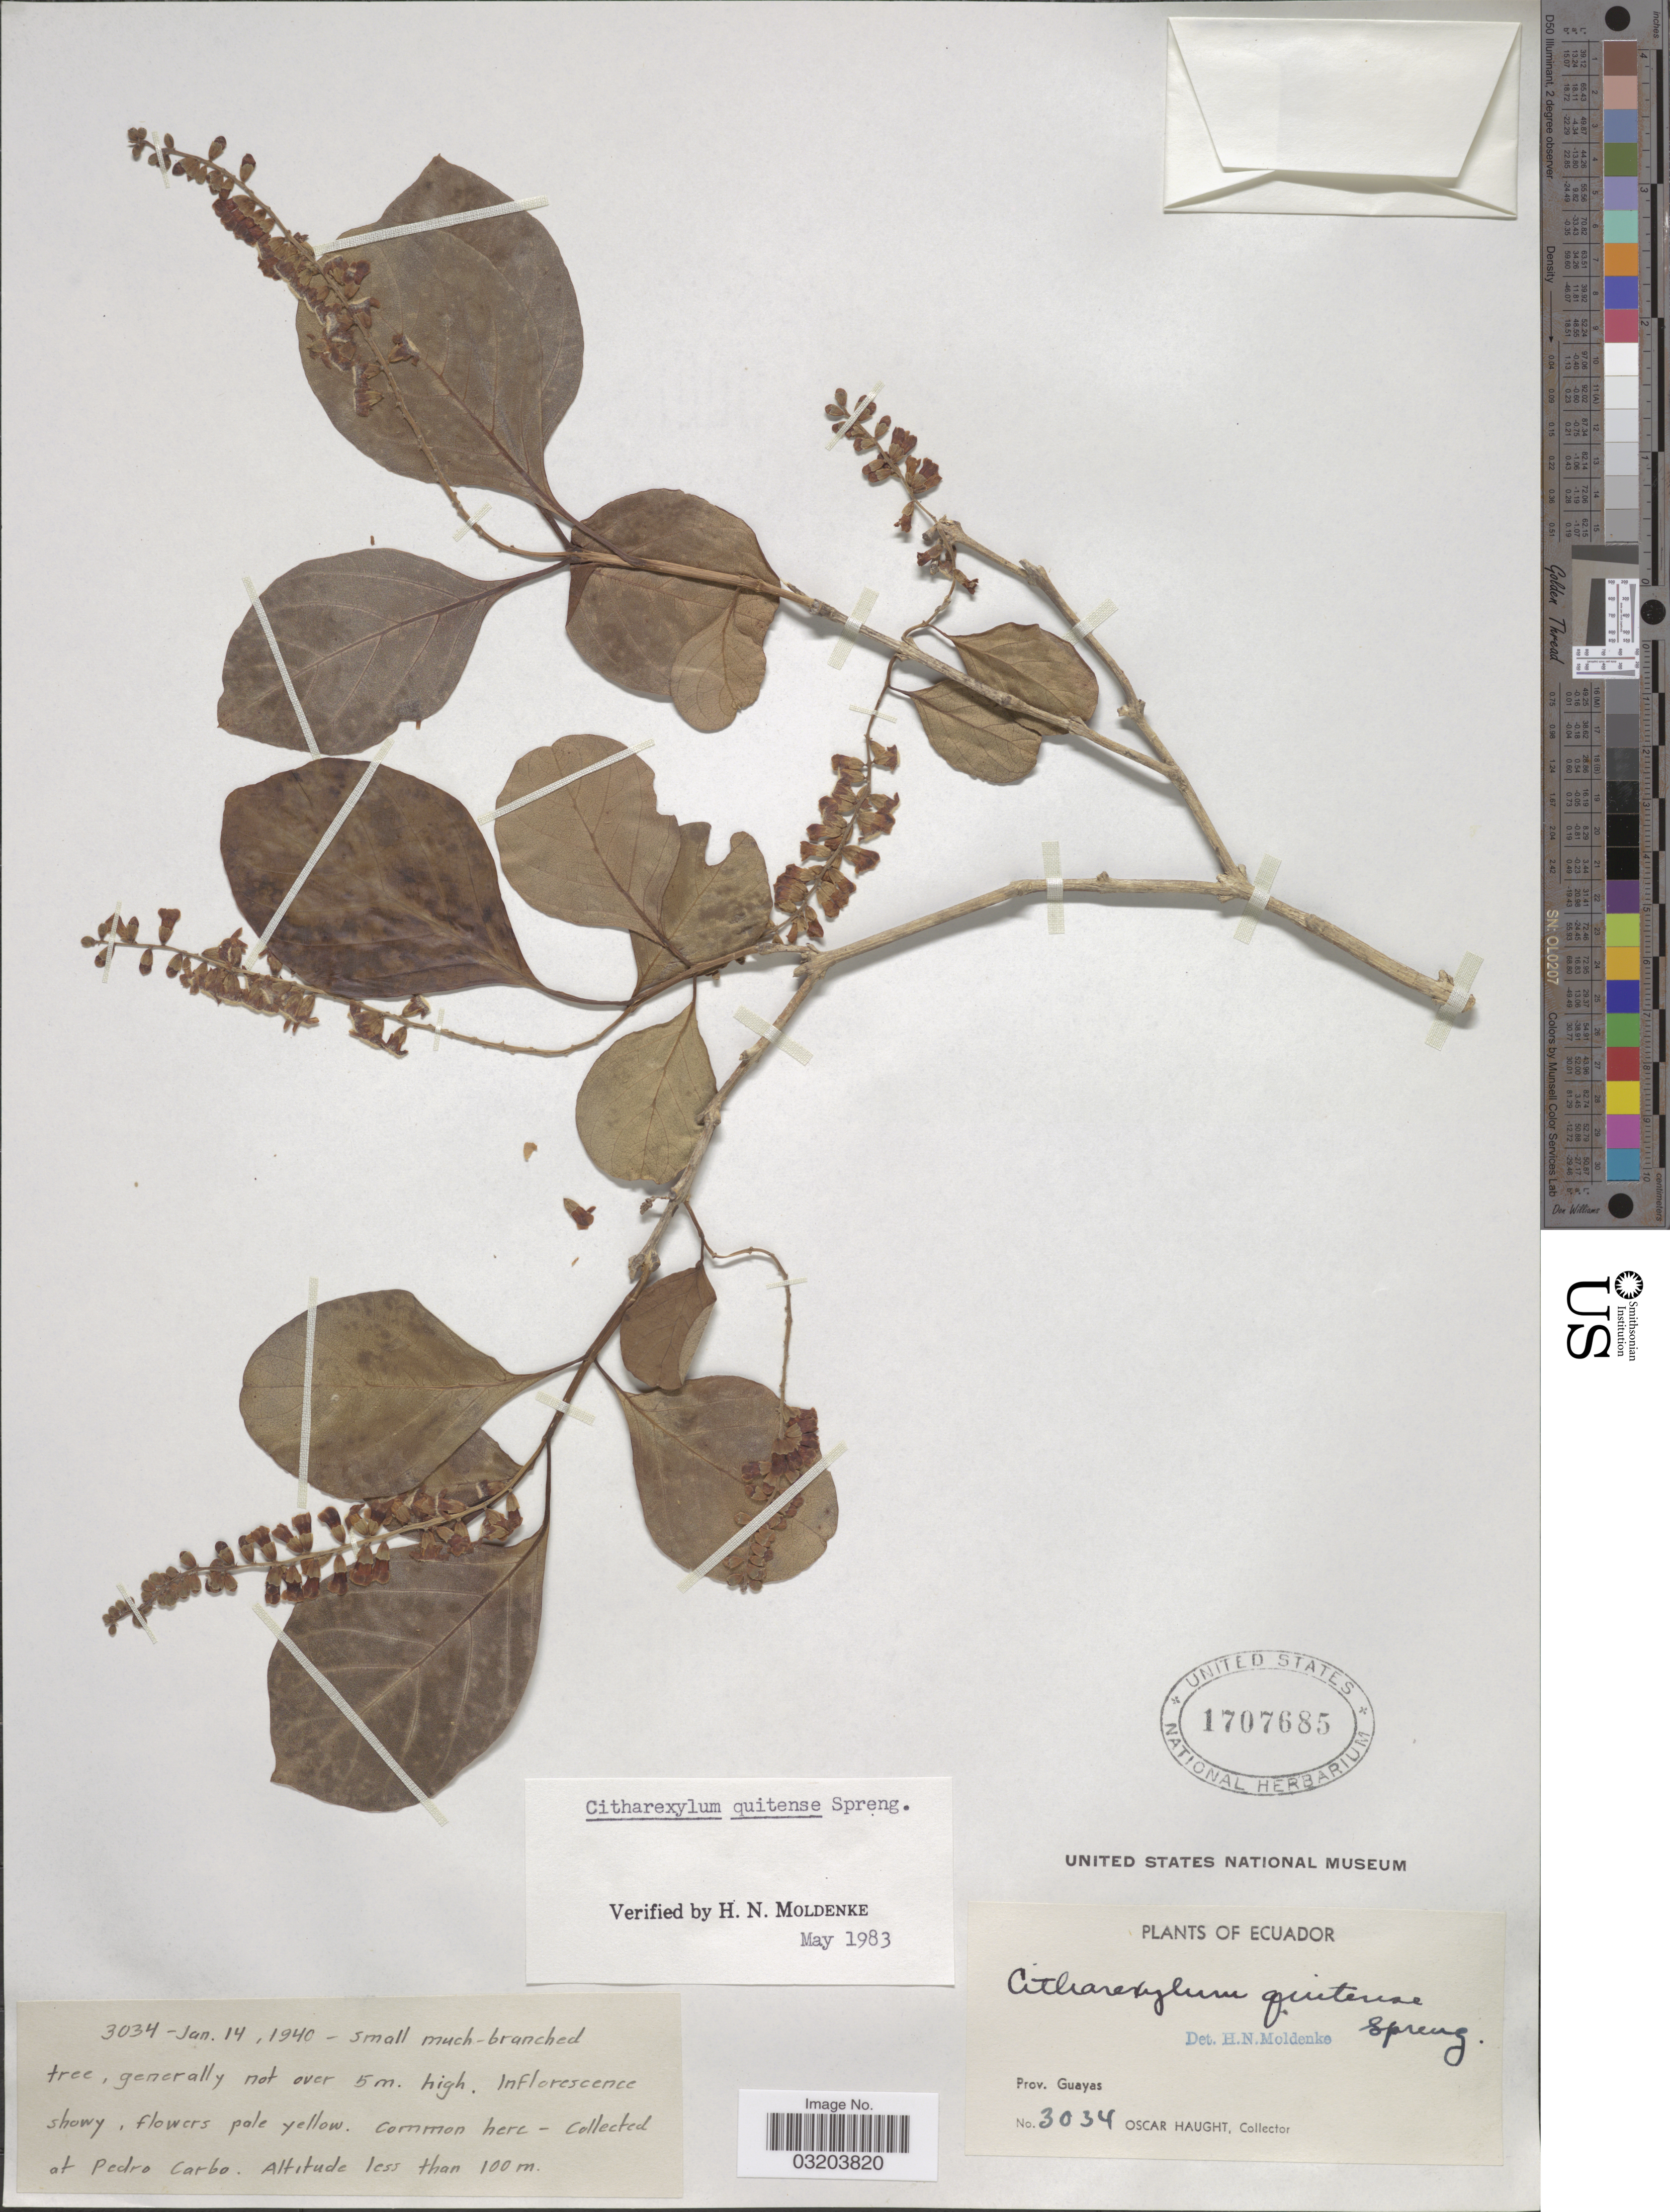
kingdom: Plantae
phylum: Tracheophyta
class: Magnoliopsida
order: Lamiales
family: Verbenaceae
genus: Citharexylum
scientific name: Citharexylum quitense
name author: Spreng.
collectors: O. Haught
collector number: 3034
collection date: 1940-01-14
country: Ecuador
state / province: Guayas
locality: Pedro Carbo.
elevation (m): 100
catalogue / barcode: US 1707685